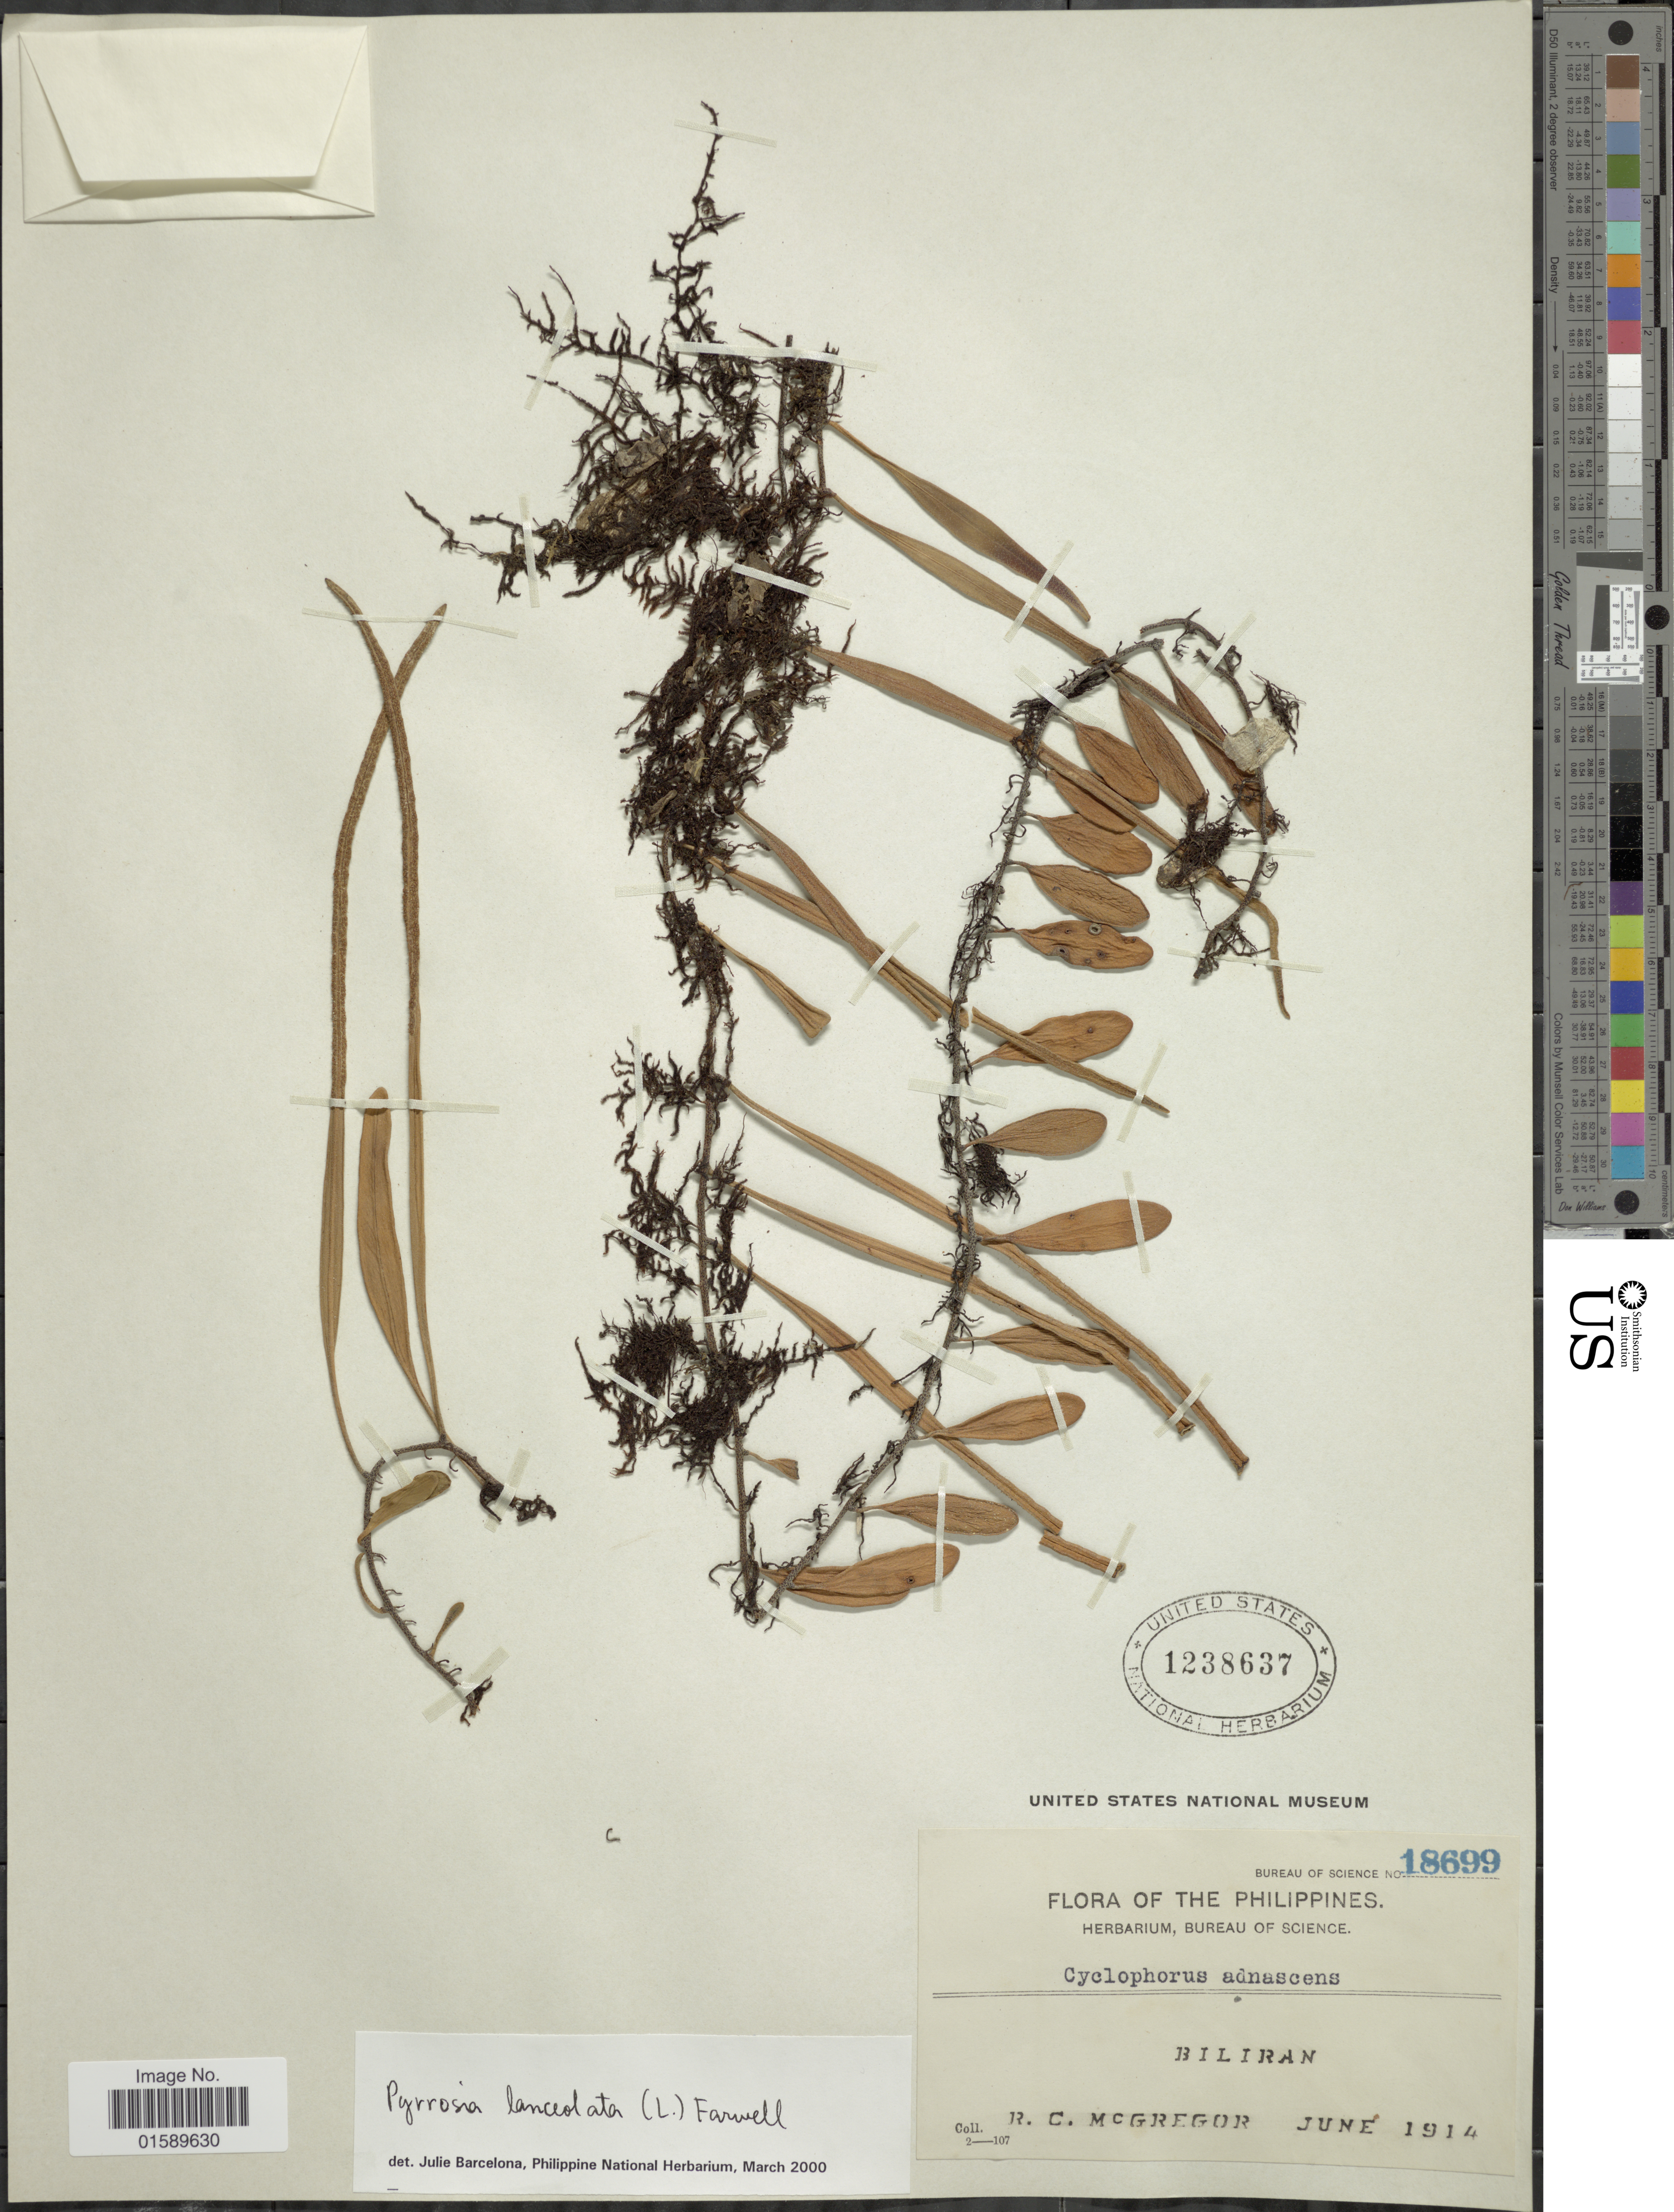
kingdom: Plantae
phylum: Tracheophyta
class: Polypodiopsida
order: Polypodiales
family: Polypodiaceae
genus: Pyrrosia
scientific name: Pyrrosia lanceolata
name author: (L.) Farw.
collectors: R. C. McGregor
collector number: Bureau of science 18699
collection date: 1914-06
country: Philippines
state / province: Eastern Visayas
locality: Biliran.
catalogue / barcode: US 1238637